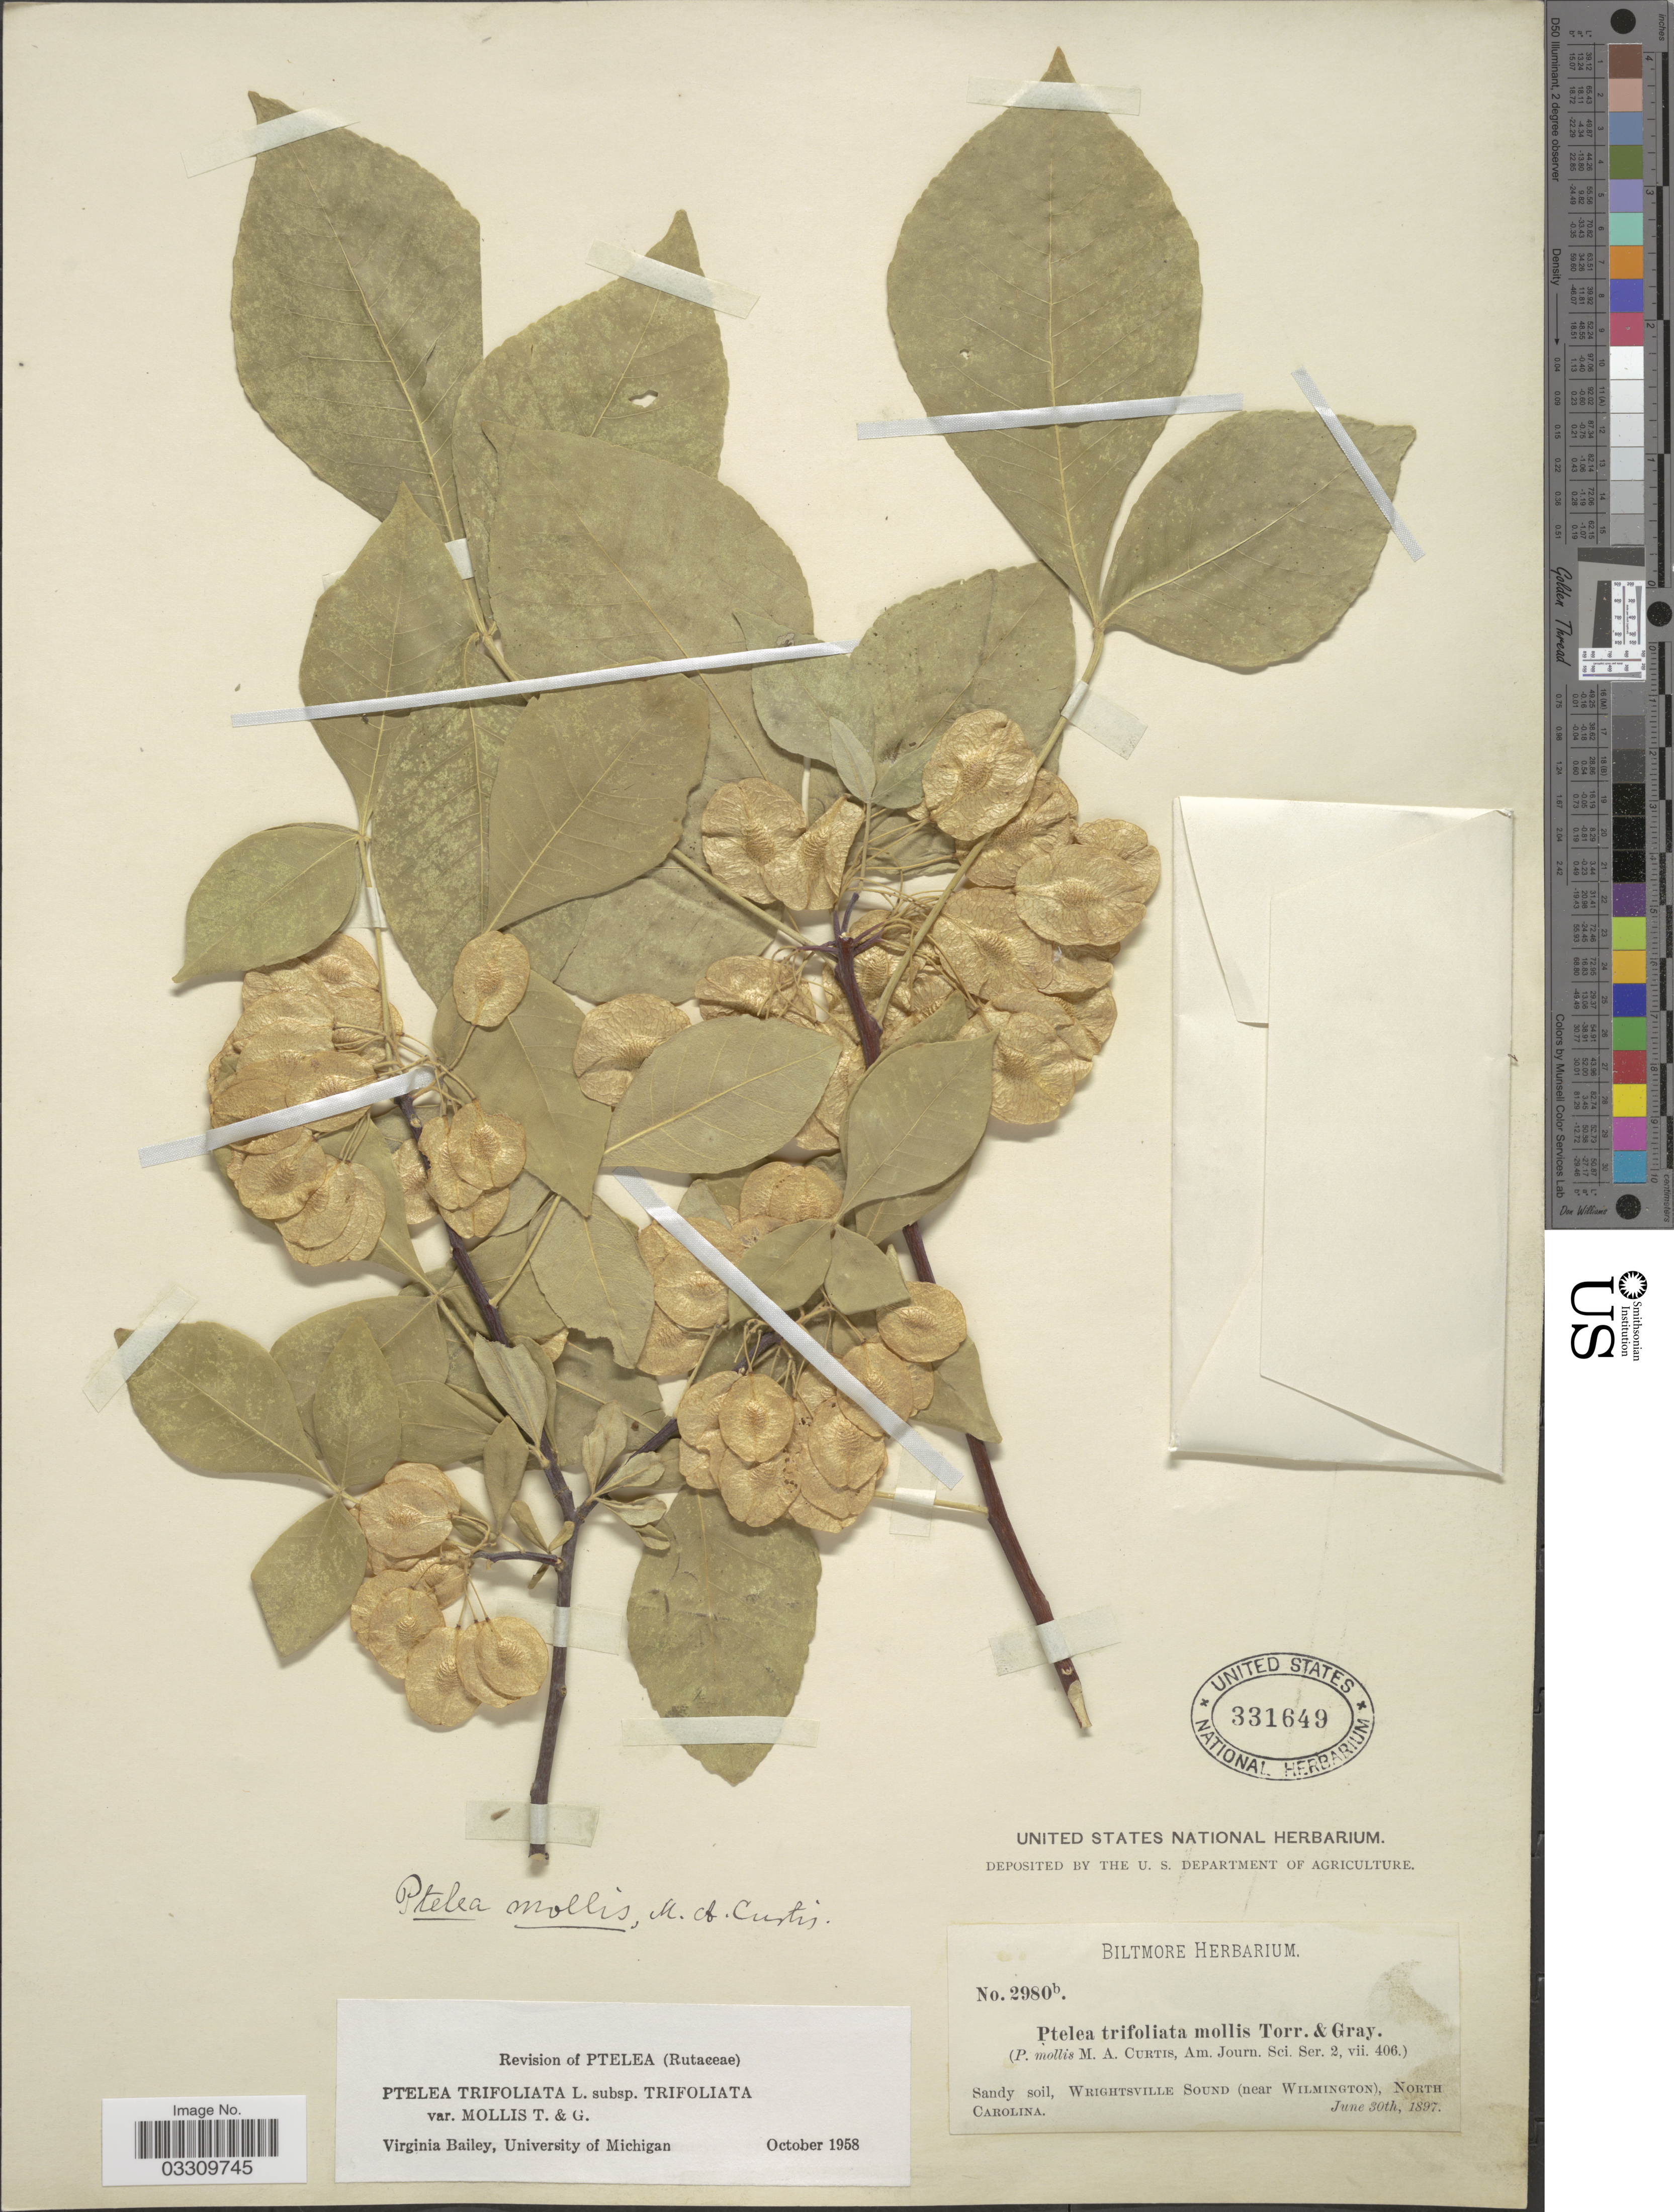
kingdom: Plantae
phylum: Tracheophyta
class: Magnoliopsida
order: Sapindales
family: Rutaceae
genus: Ptelea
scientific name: Ptelea trifoliata var. mollis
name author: Torr. & A. Gray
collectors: ex herb. Biltmore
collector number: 2980b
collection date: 1897-06-30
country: United States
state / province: North Carolina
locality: Wrightsville Sound (near Wilmington).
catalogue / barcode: US 331649